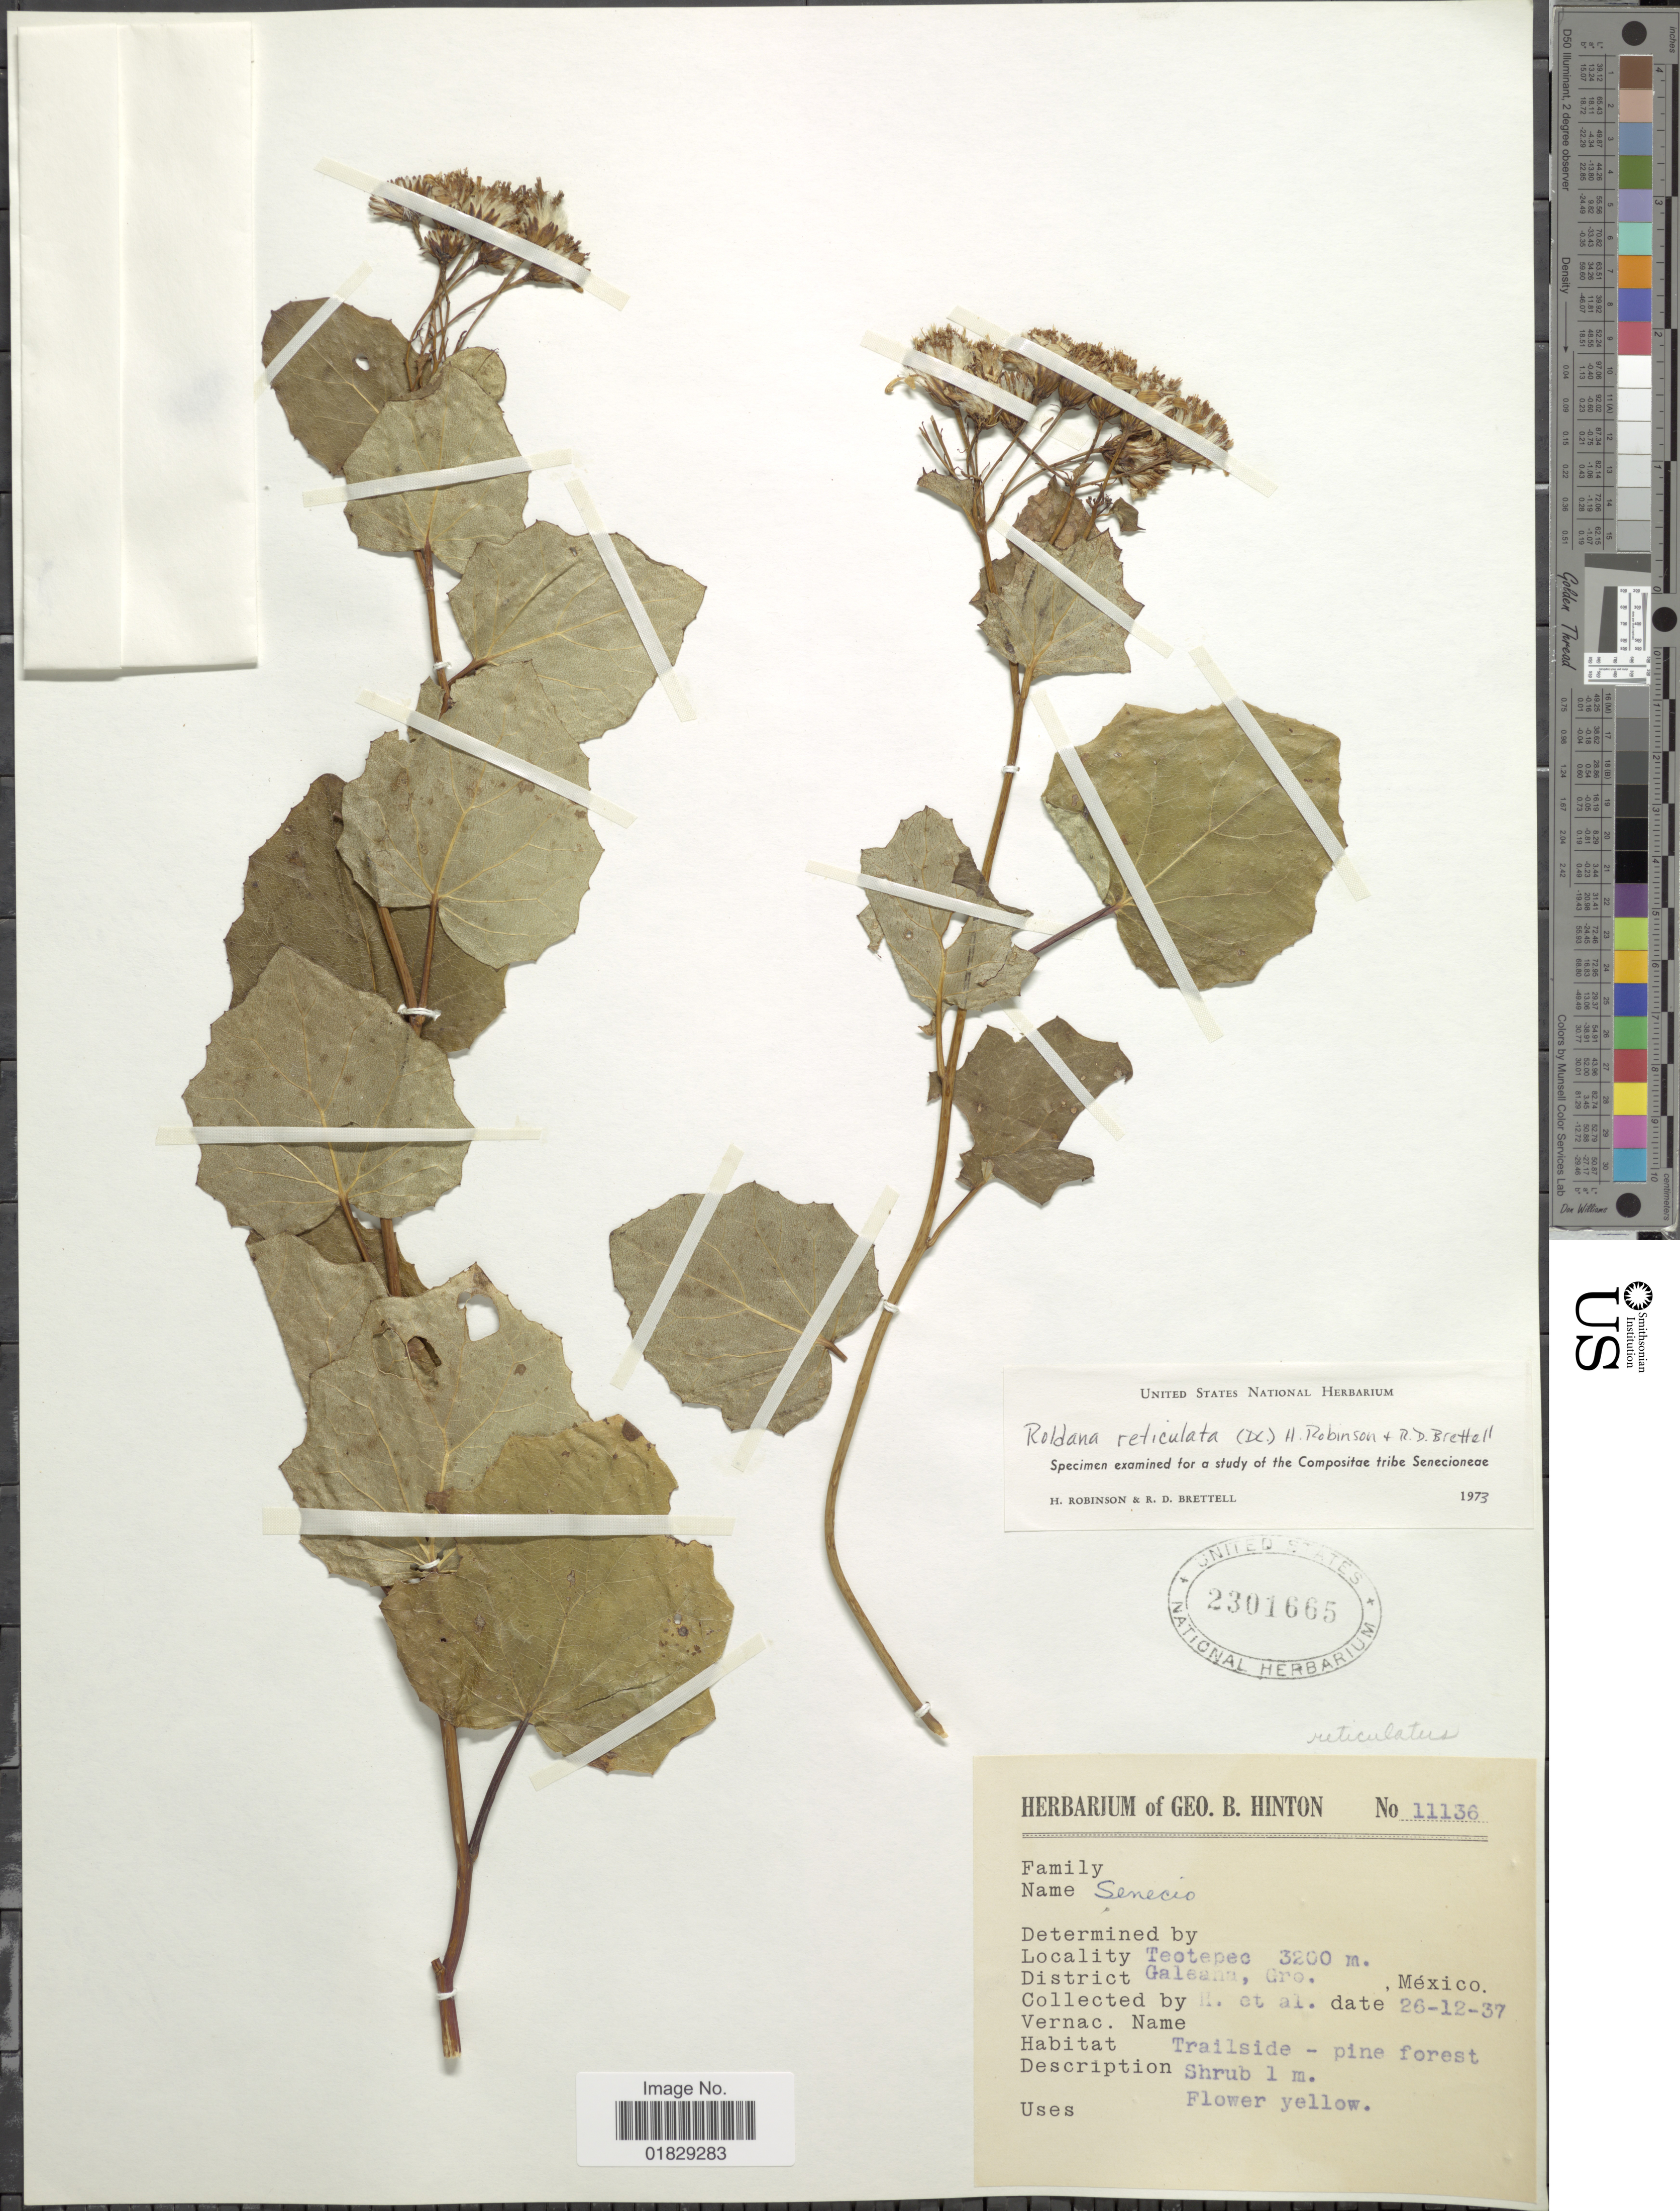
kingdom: Plantae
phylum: Tracheophyta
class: Magnoliopsida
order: Asterales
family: Asteraceae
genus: Roldana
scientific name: Roldana reticulata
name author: (DC.) H. Rob. & Brettell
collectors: G. B. Hinton & et al.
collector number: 11136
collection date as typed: Transcribed d/m/y: 26/12/37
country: Mexico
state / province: Guerrero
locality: Teotepec. District Galeana, Gro., México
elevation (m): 3200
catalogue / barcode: US 2301665